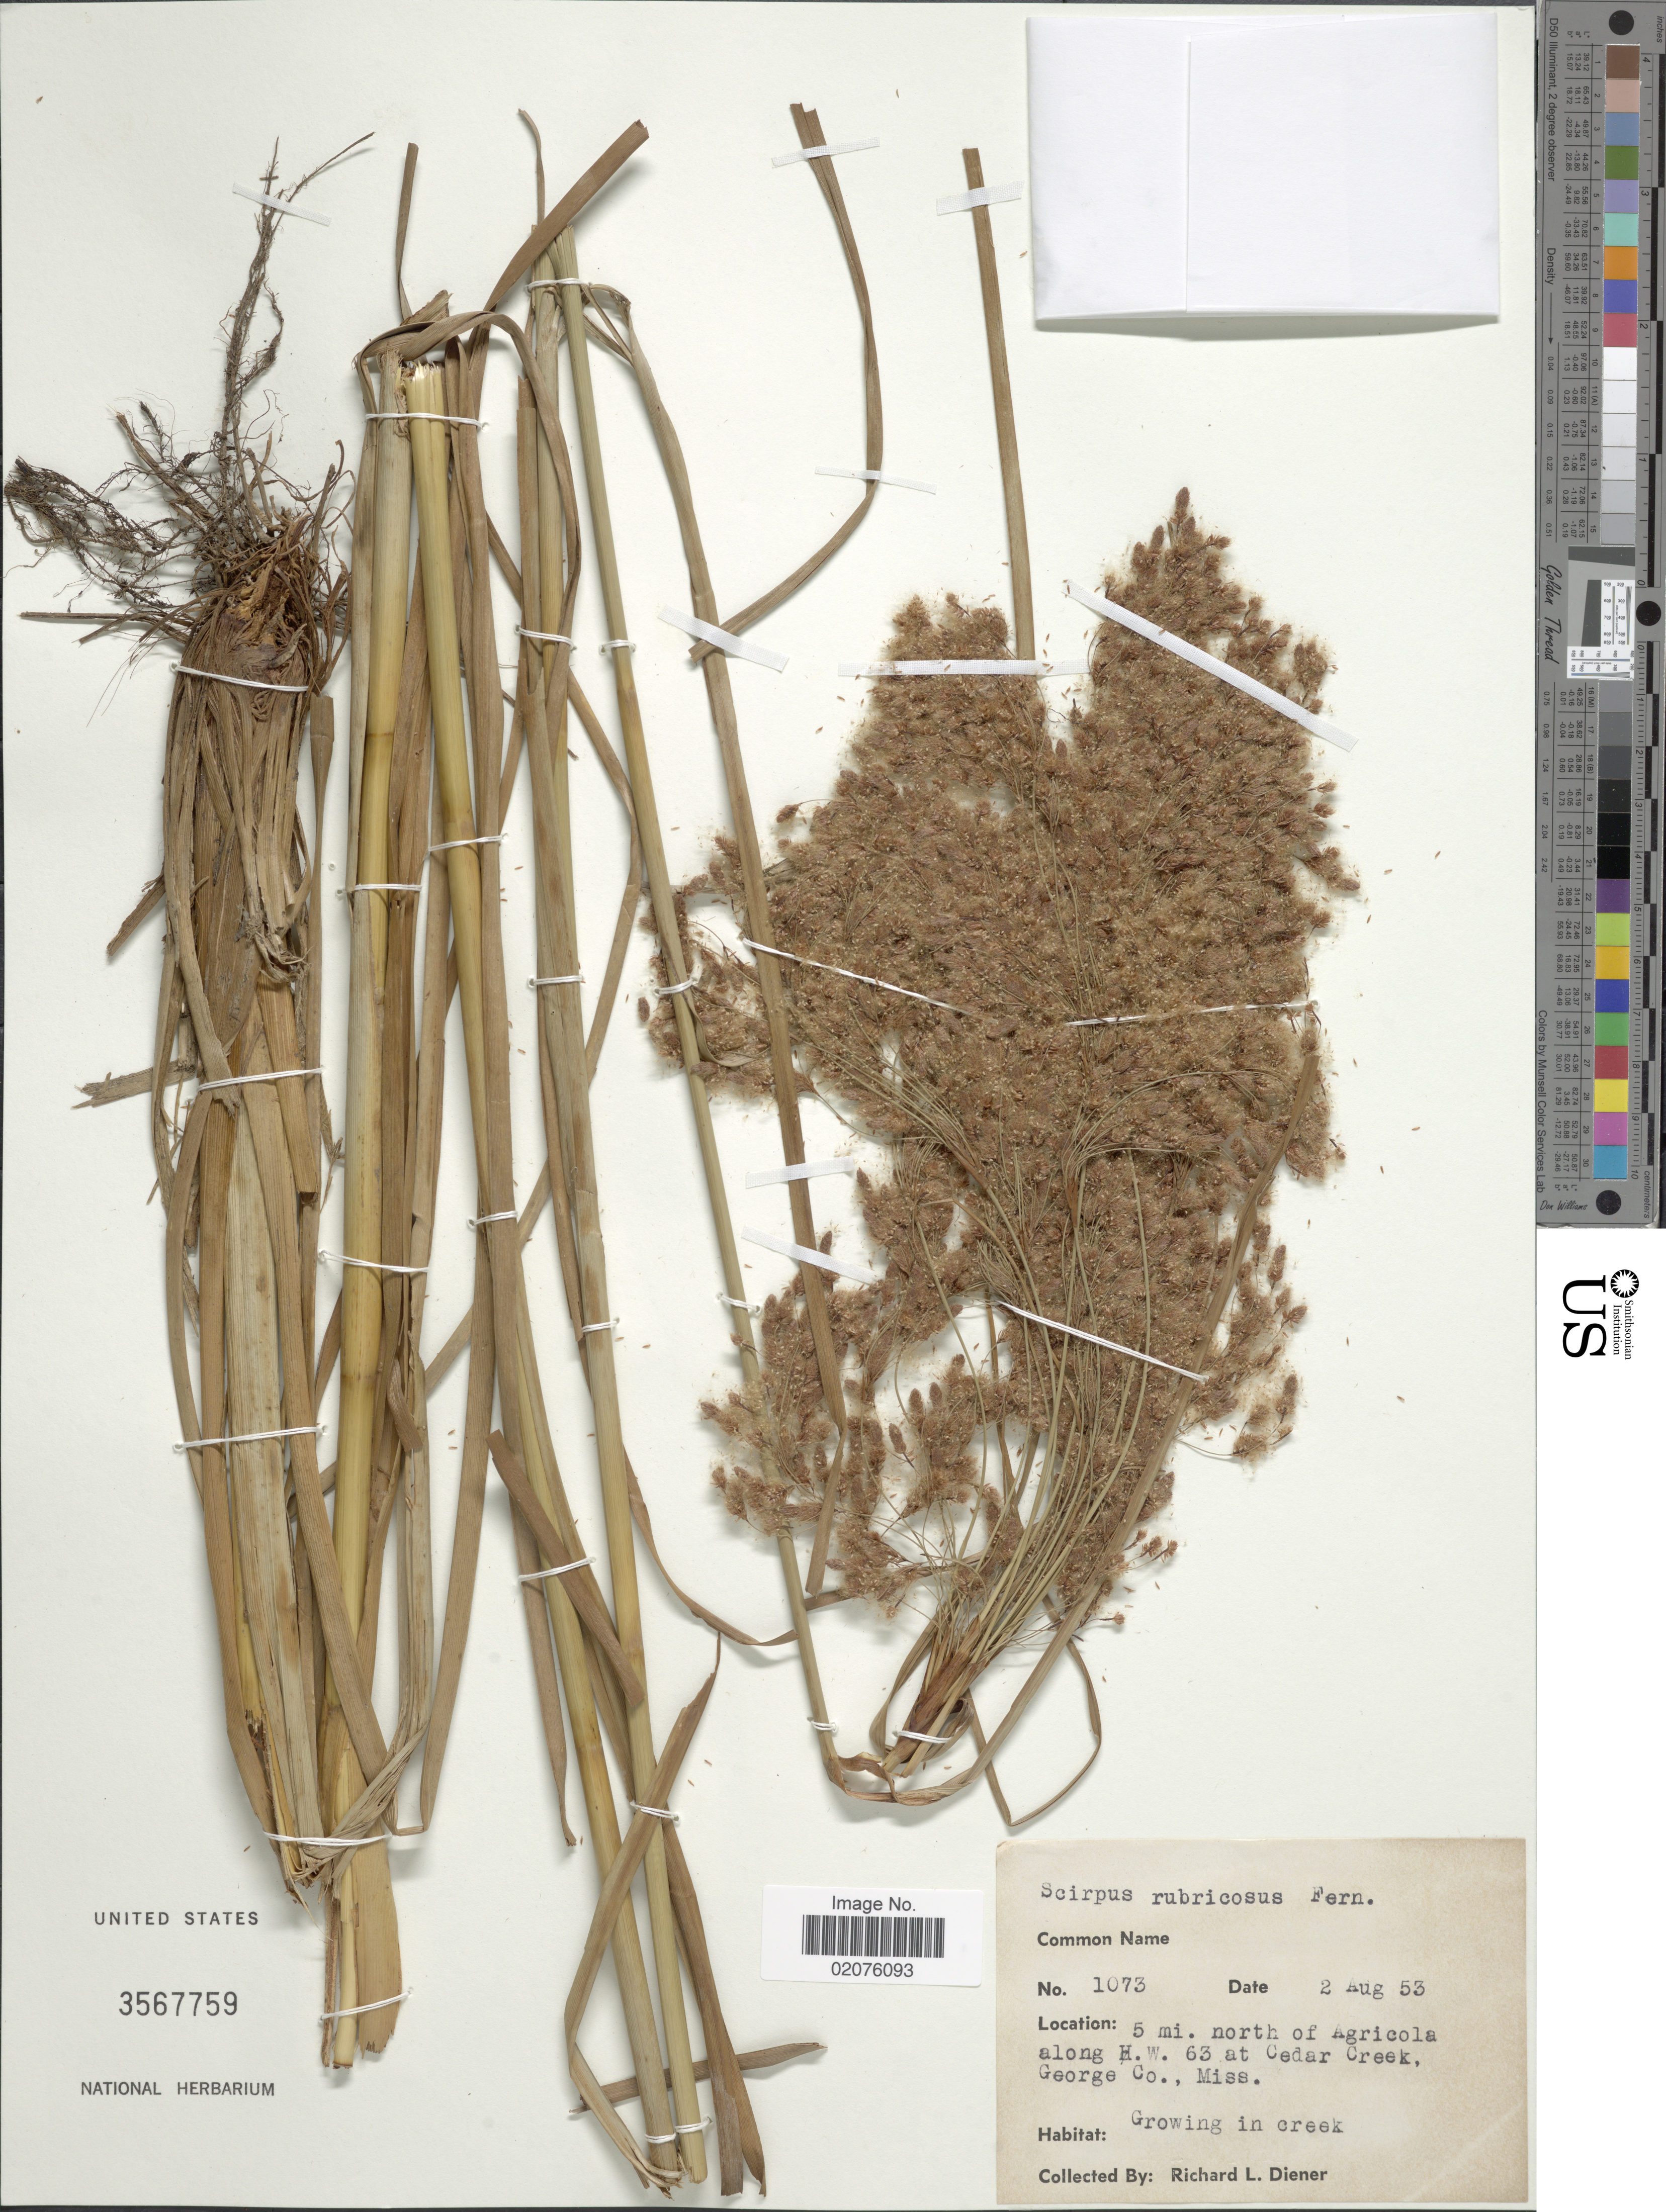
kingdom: Plantae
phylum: Tracheophyta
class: Liliopsida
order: Poales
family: Cyperaceae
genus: Scirpus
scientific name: Scirpus rubricosus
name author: Fernald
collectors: R. Diener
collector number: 1073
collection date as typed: Transcribed d/m/y: 2/8/53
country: United States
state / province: Mississippi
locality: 5 mi. north of Agricola along H.W. 63 at Cedar Creek George Co.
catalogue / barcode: US 3567759